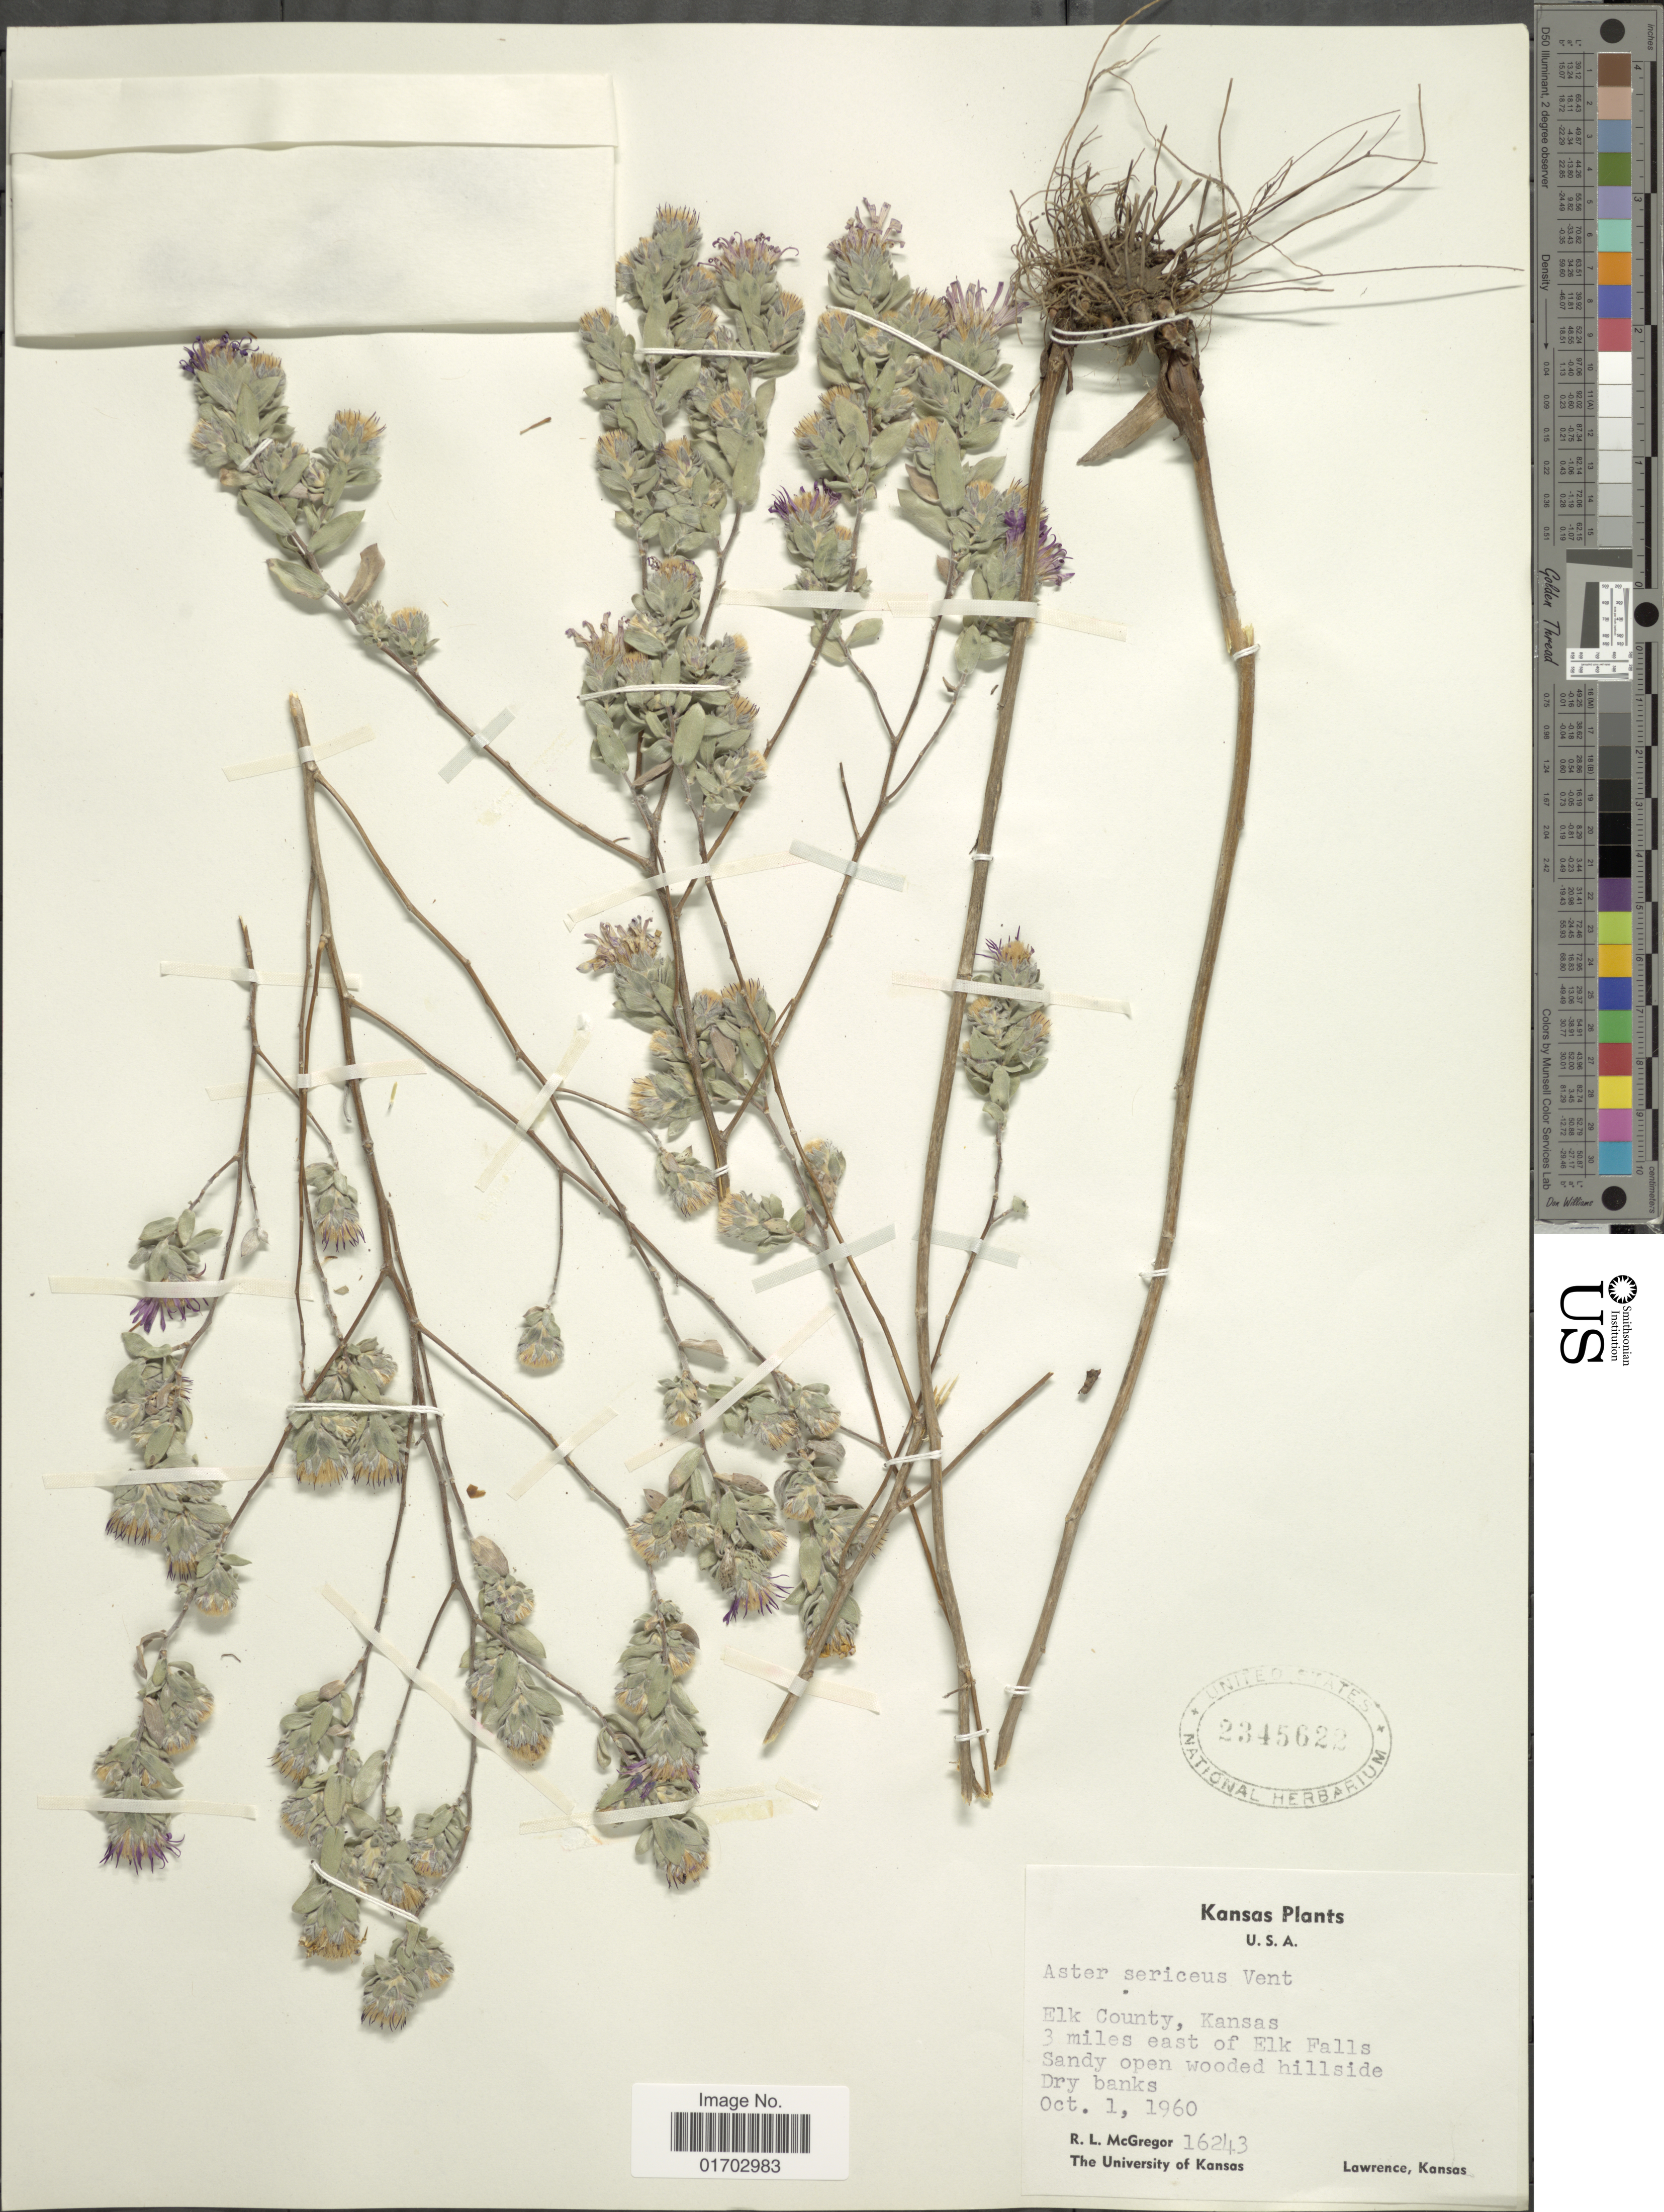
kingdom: Plantae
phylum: Tracheophyta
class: Magnoliopsida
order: Asterales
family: Asteraceae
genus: Symphyotrichum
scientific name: Symphyotrichum sericeum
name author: (Vent.) G.L. Nesom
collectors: R. McGregor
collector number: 16243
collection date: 1960-10-01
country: United States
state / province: Kansas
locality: Lawrence, Elk County, Kansas, 3 miles east of Elk Falls, Lawrence.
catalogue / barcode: US 2345622